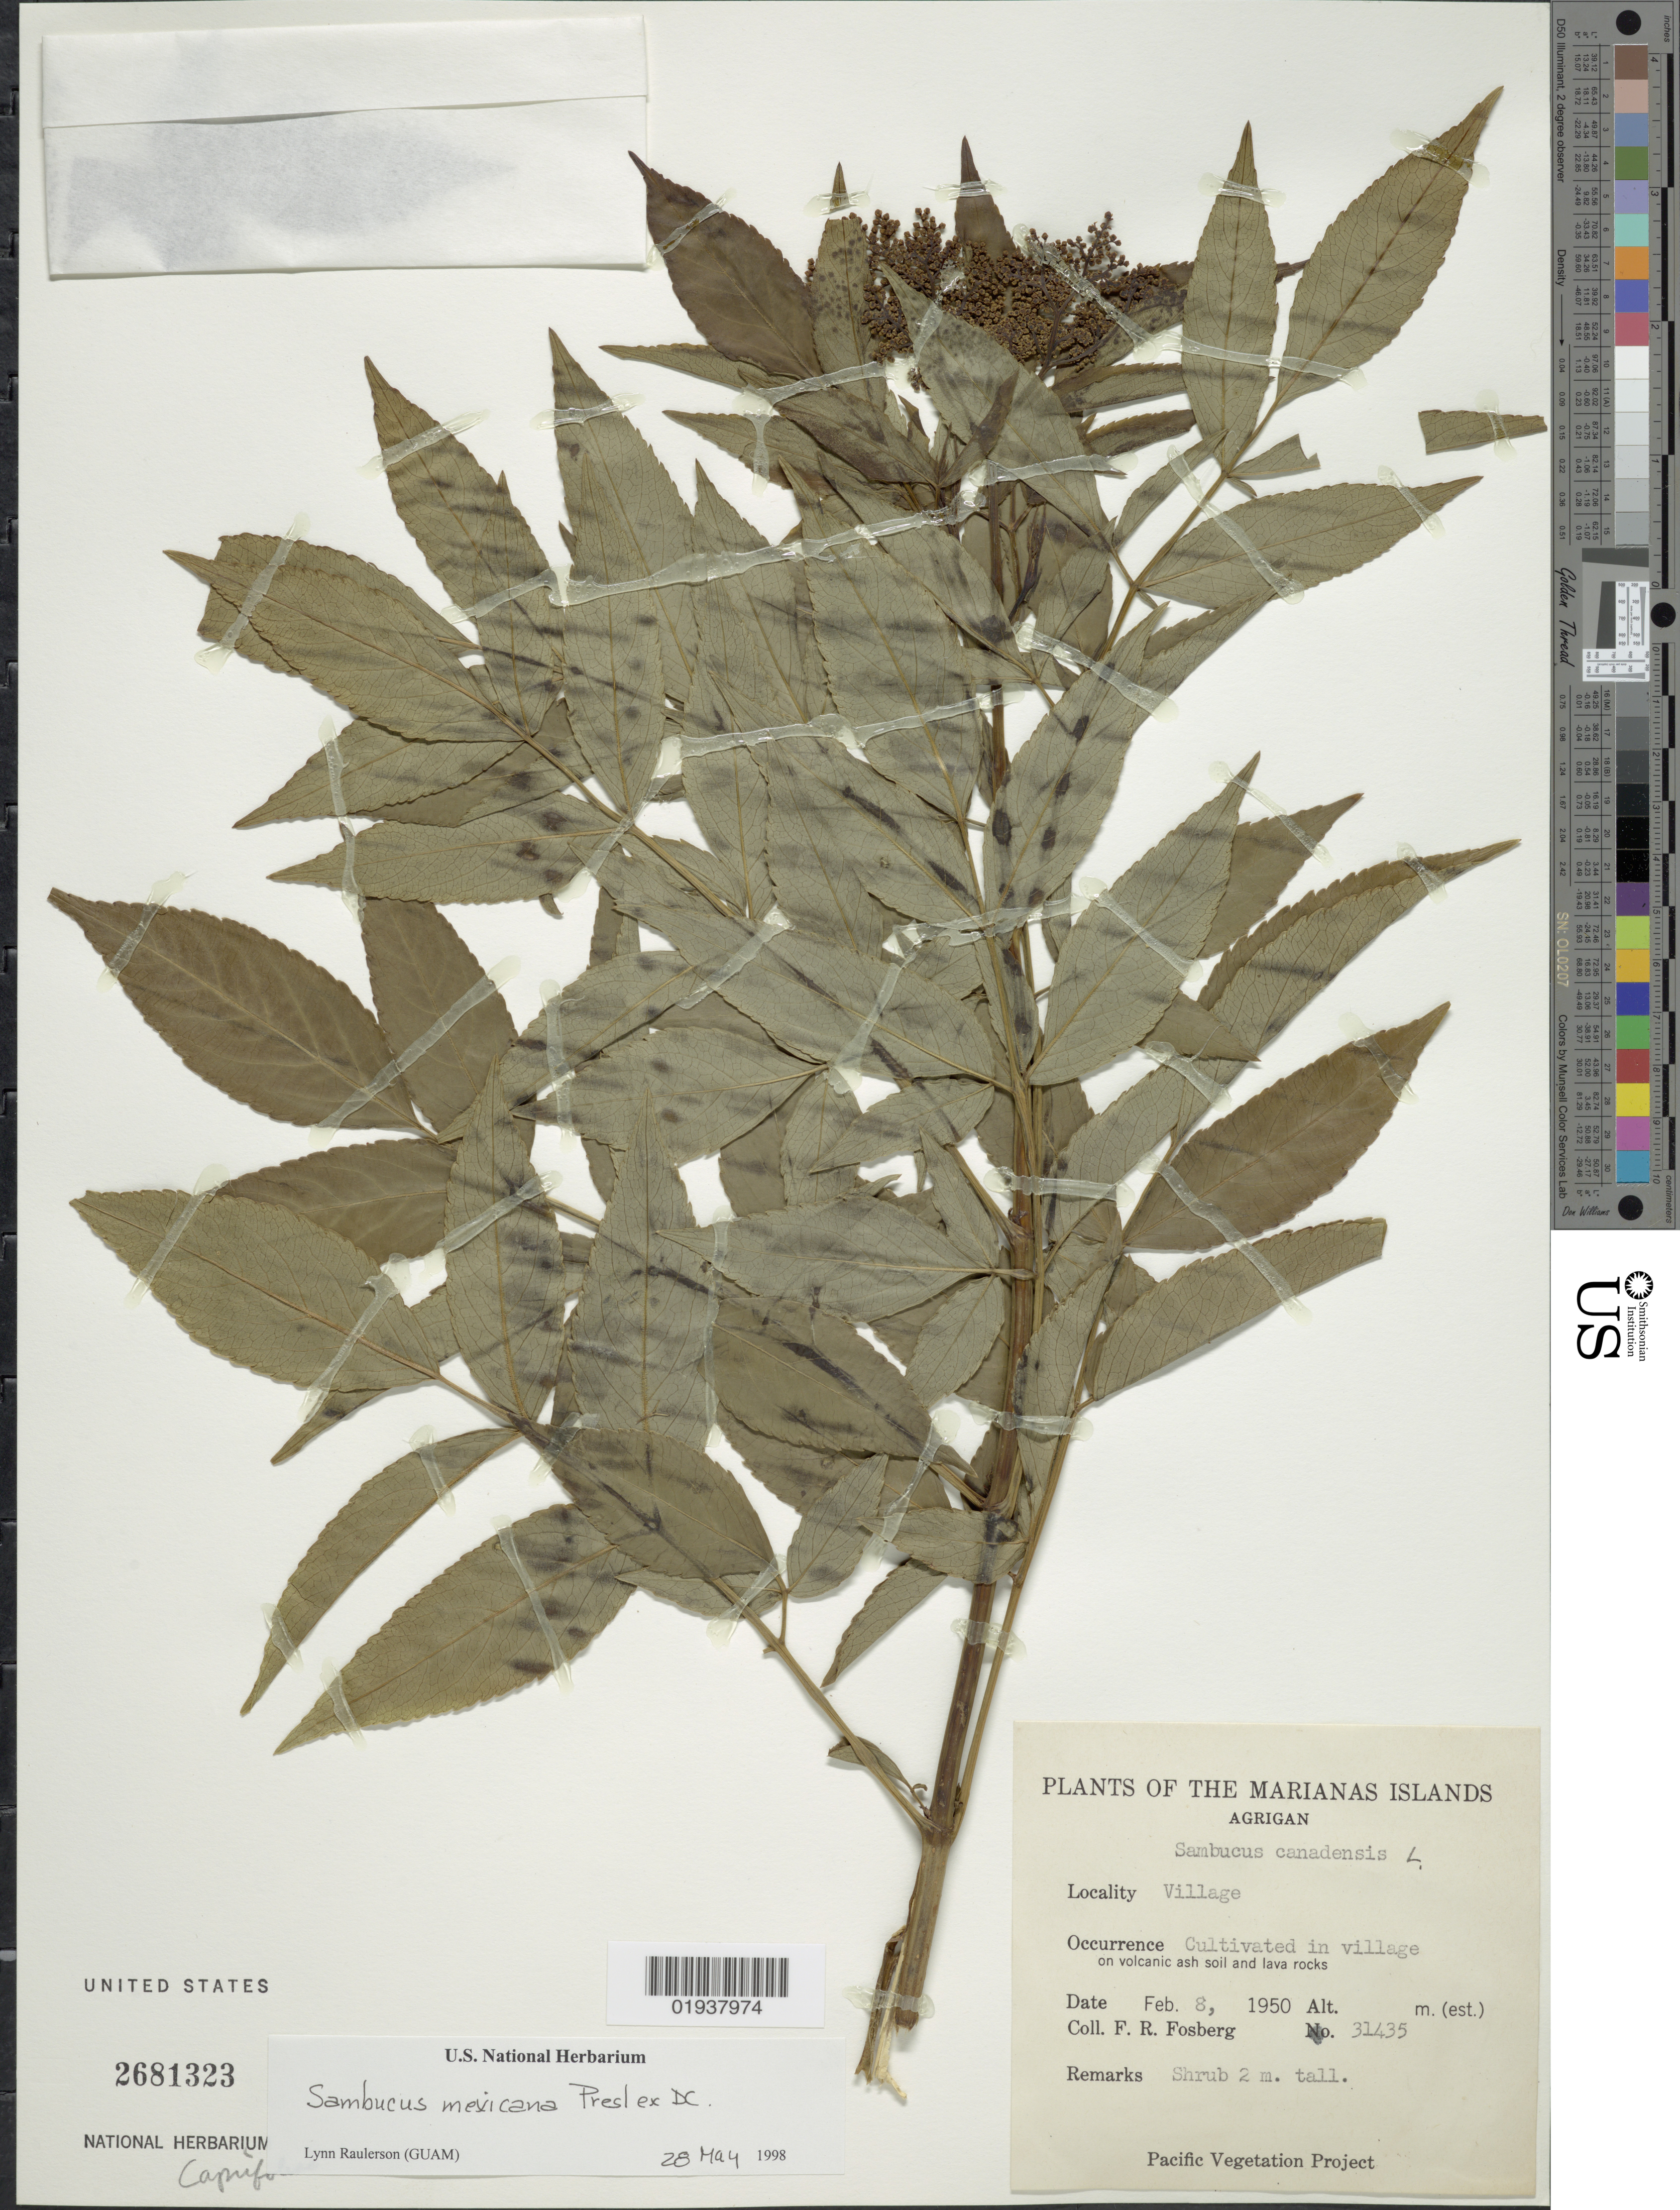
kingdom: Plantae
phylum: Tracheophyta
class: Magnoliopsida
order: Dipsacales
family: Viburnaceae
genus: Sambucus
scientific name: Sambucus canadensis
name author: L.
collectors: F. R. Fosberg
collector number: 31435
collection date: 1950-02-08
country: Northern Mariana Islands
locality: The Marianas Islands, Agrigan, Village, Cultivated in village.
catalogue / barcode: US 2681323